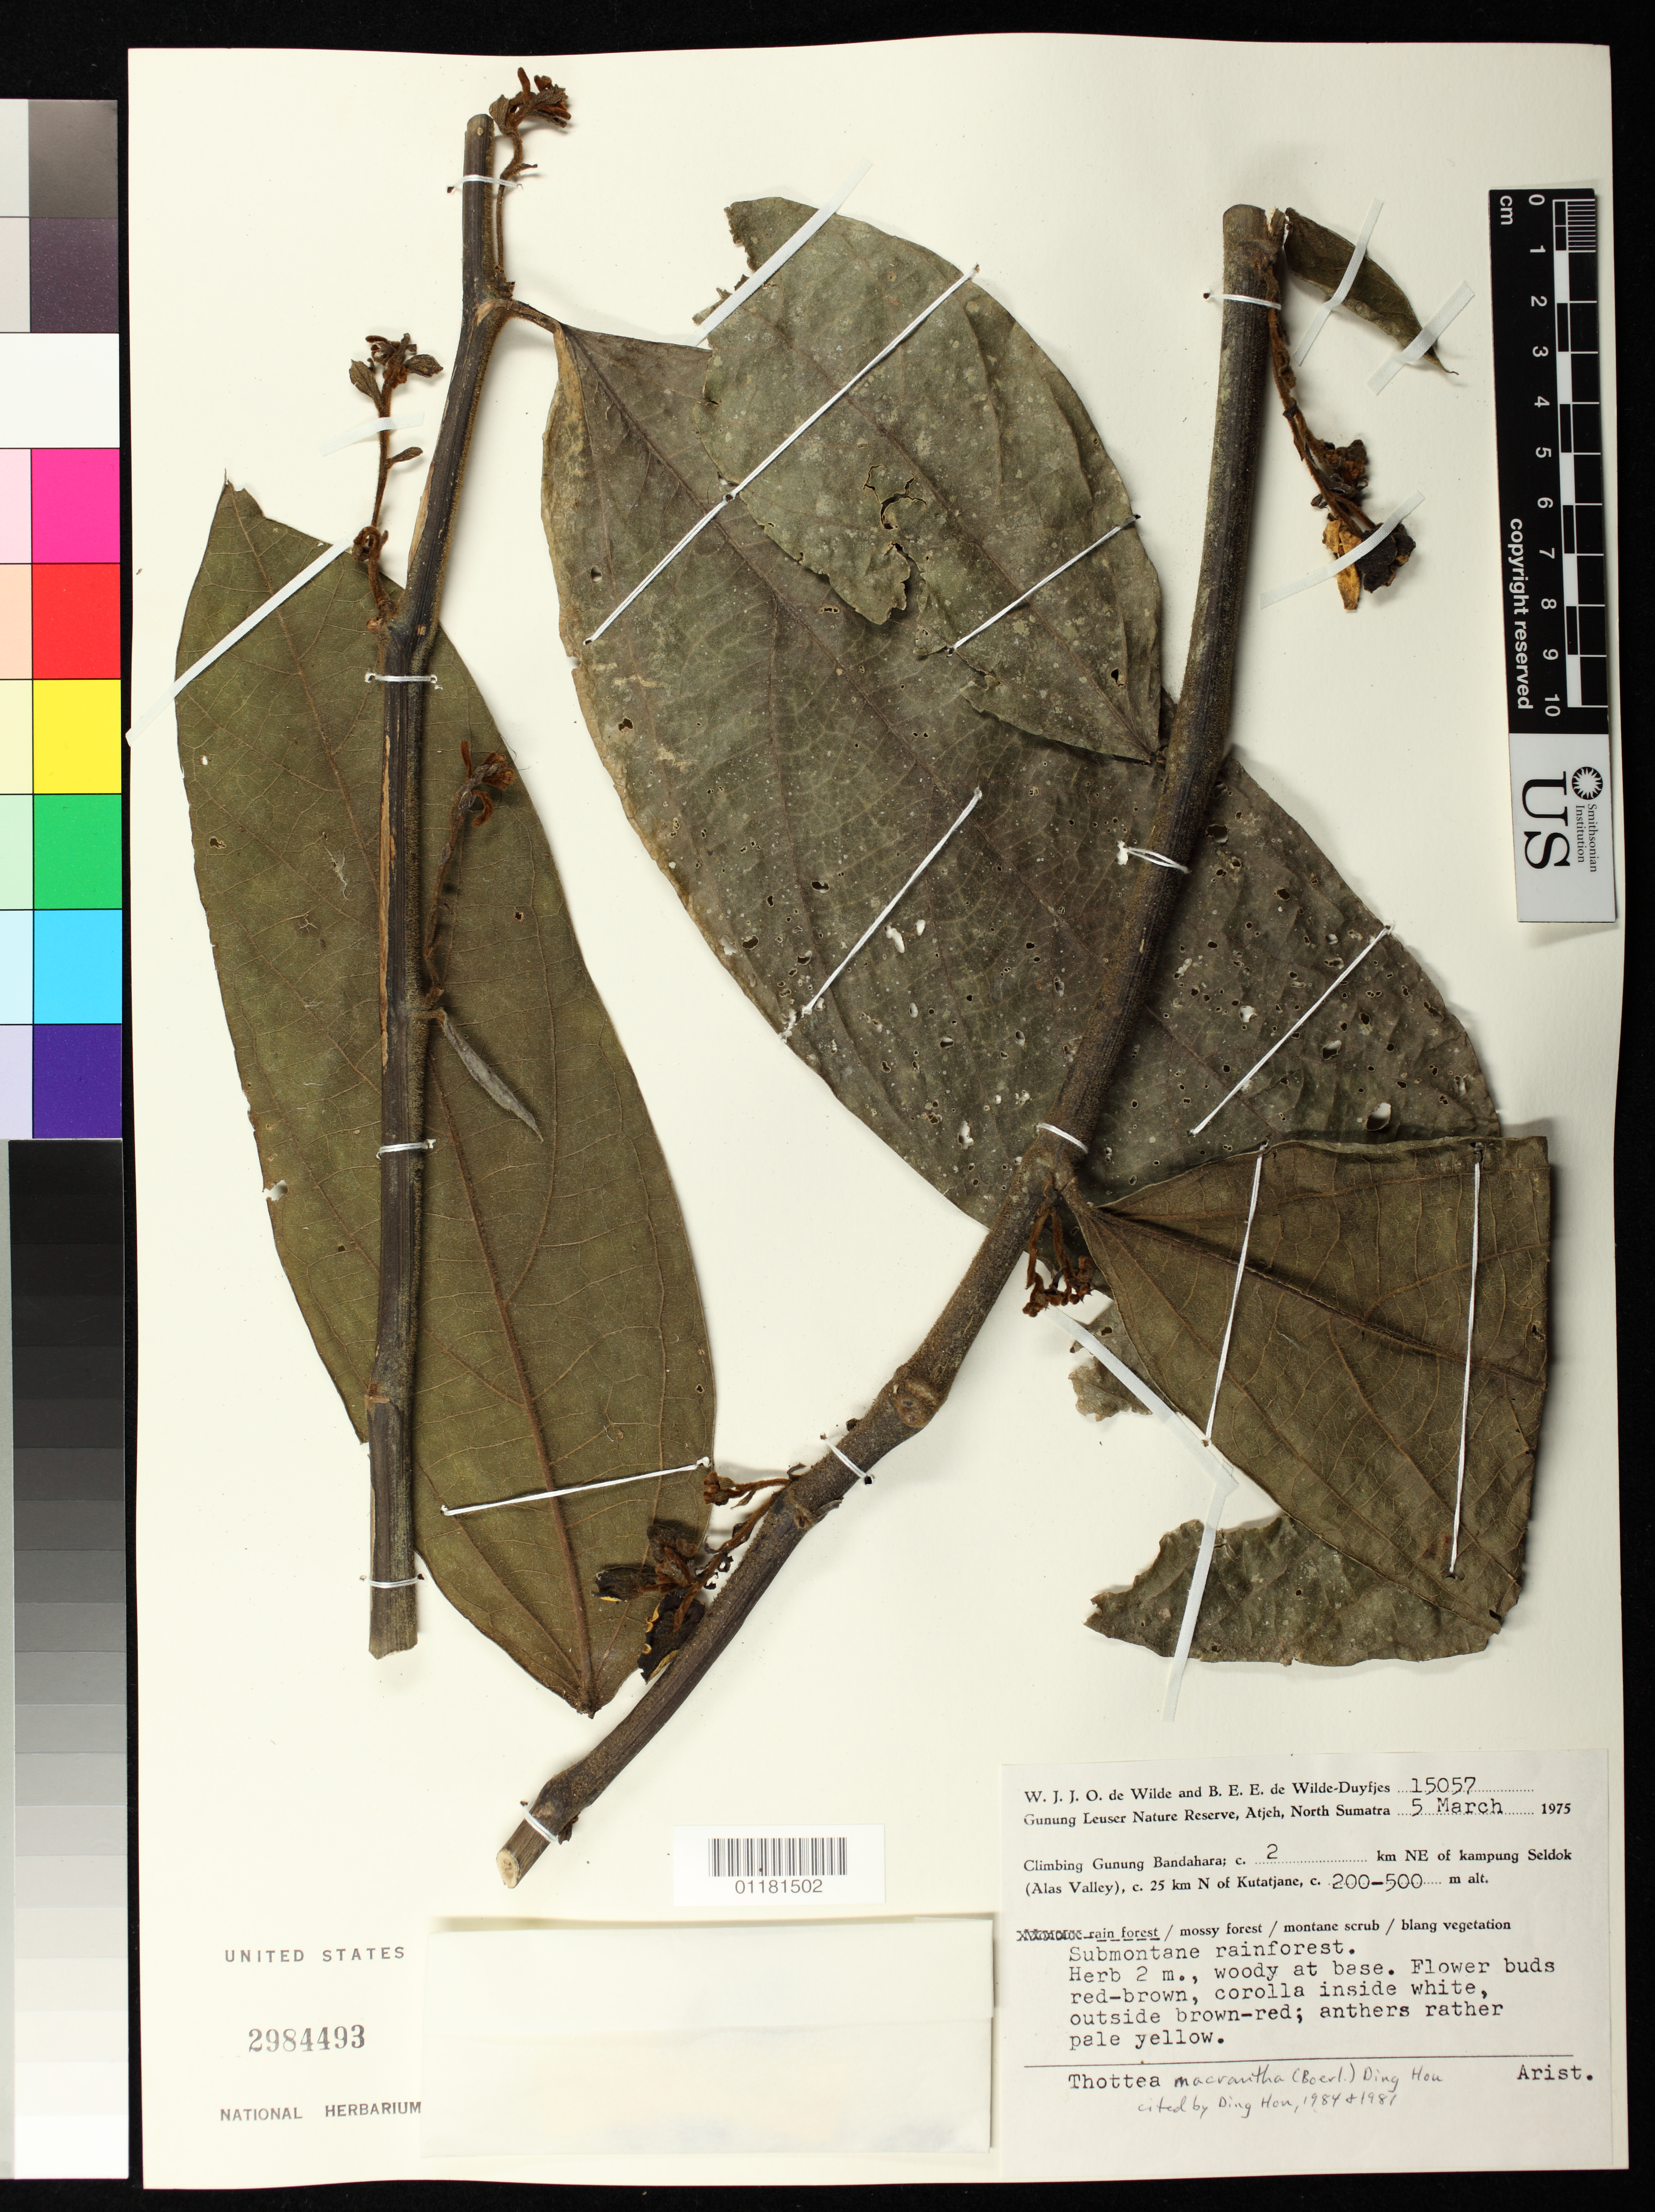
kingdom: Plantae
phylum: Tracheophyta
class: Magnoliopsida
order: Piperales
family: Aristolochiaceae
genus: Thottea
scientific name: Thottea macrantha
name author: (Boerl.) Ding Hou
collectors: W. J. de Wilde & B. E. de Wilde-Duyfjes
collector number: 15057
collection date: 1975-03-05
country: Indonesia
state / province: Sumatra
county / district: Aceh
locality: Gunung Bandahara; 2 km NE of Kampung Seldok (Alas Valley) 25 km N of Kutatjane.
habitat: Submontane rainforest.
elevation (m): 200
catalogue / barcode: US 2984493